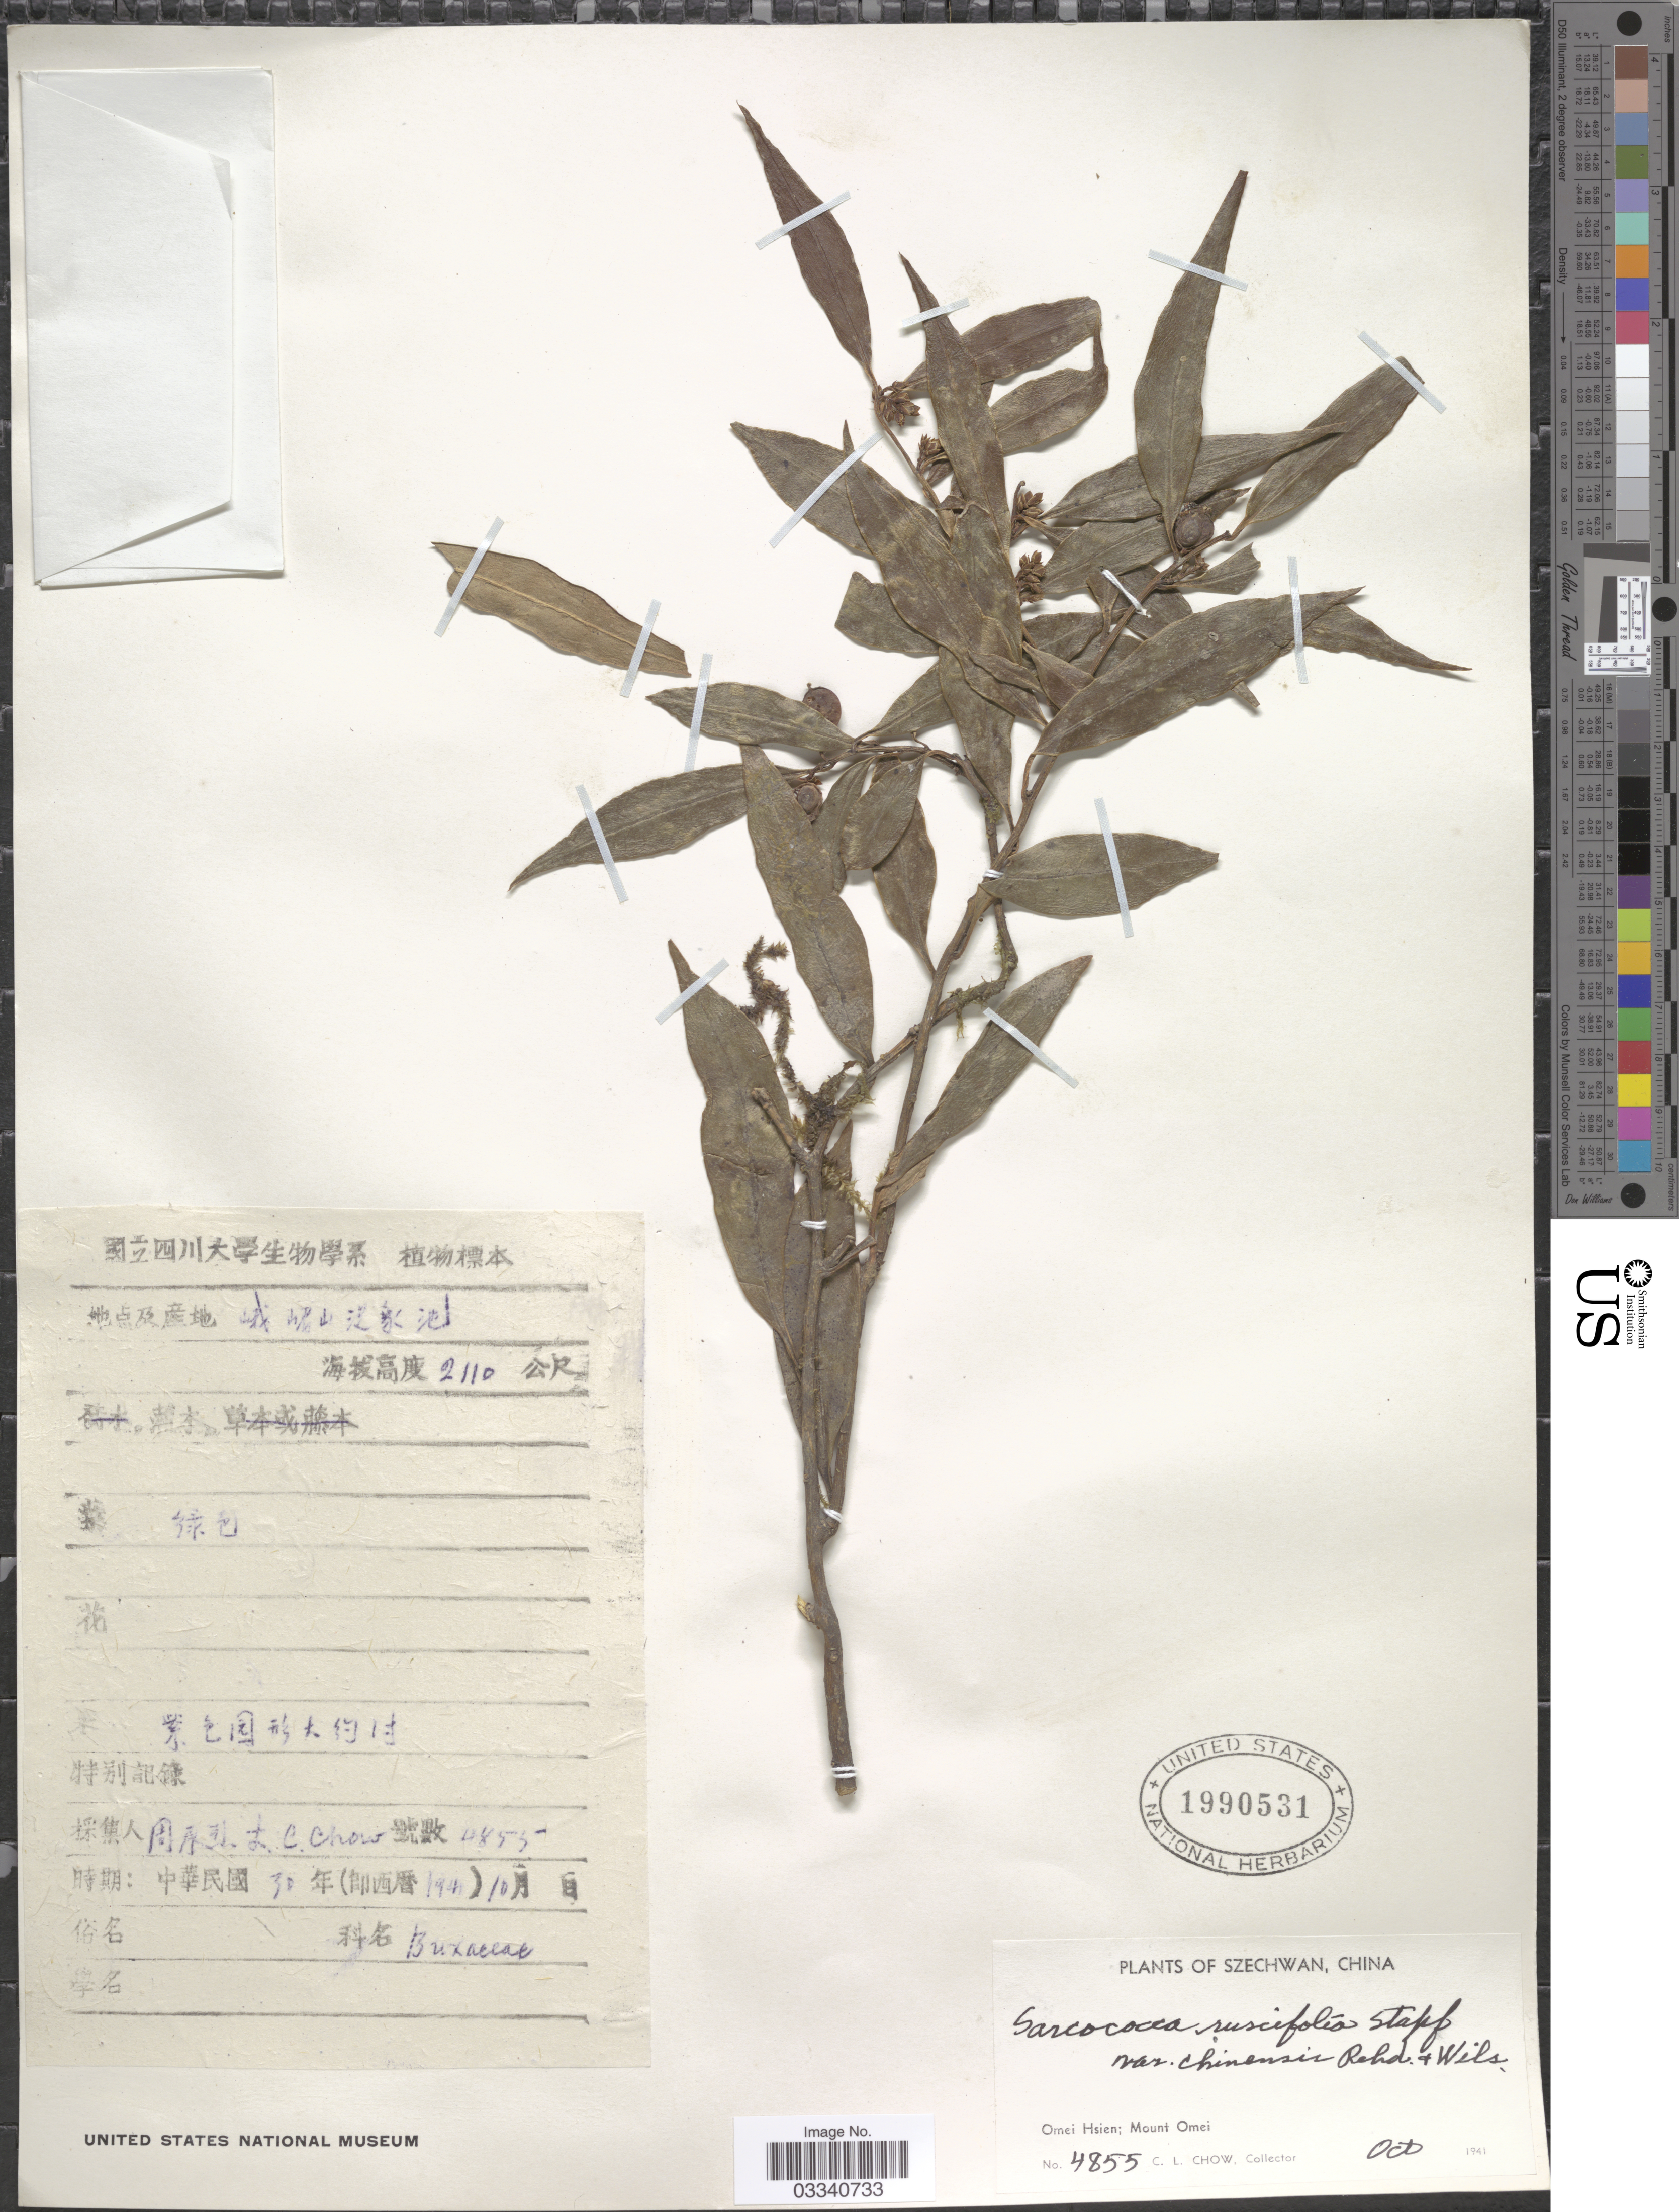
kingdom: Plantae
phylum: Tracheophyta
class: Magnoliopsida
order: Buxales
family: Buxaceae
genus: Sarcococca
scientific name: Sarcococca ruscifolia var. chinensis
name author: Rehder & E.H. Wilson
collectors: C. Chow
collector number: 4855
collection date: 1941-10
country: China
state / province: Sichuan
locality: Szechwan. Omei Hsien: Mount Omei.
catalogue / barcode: US 1990531